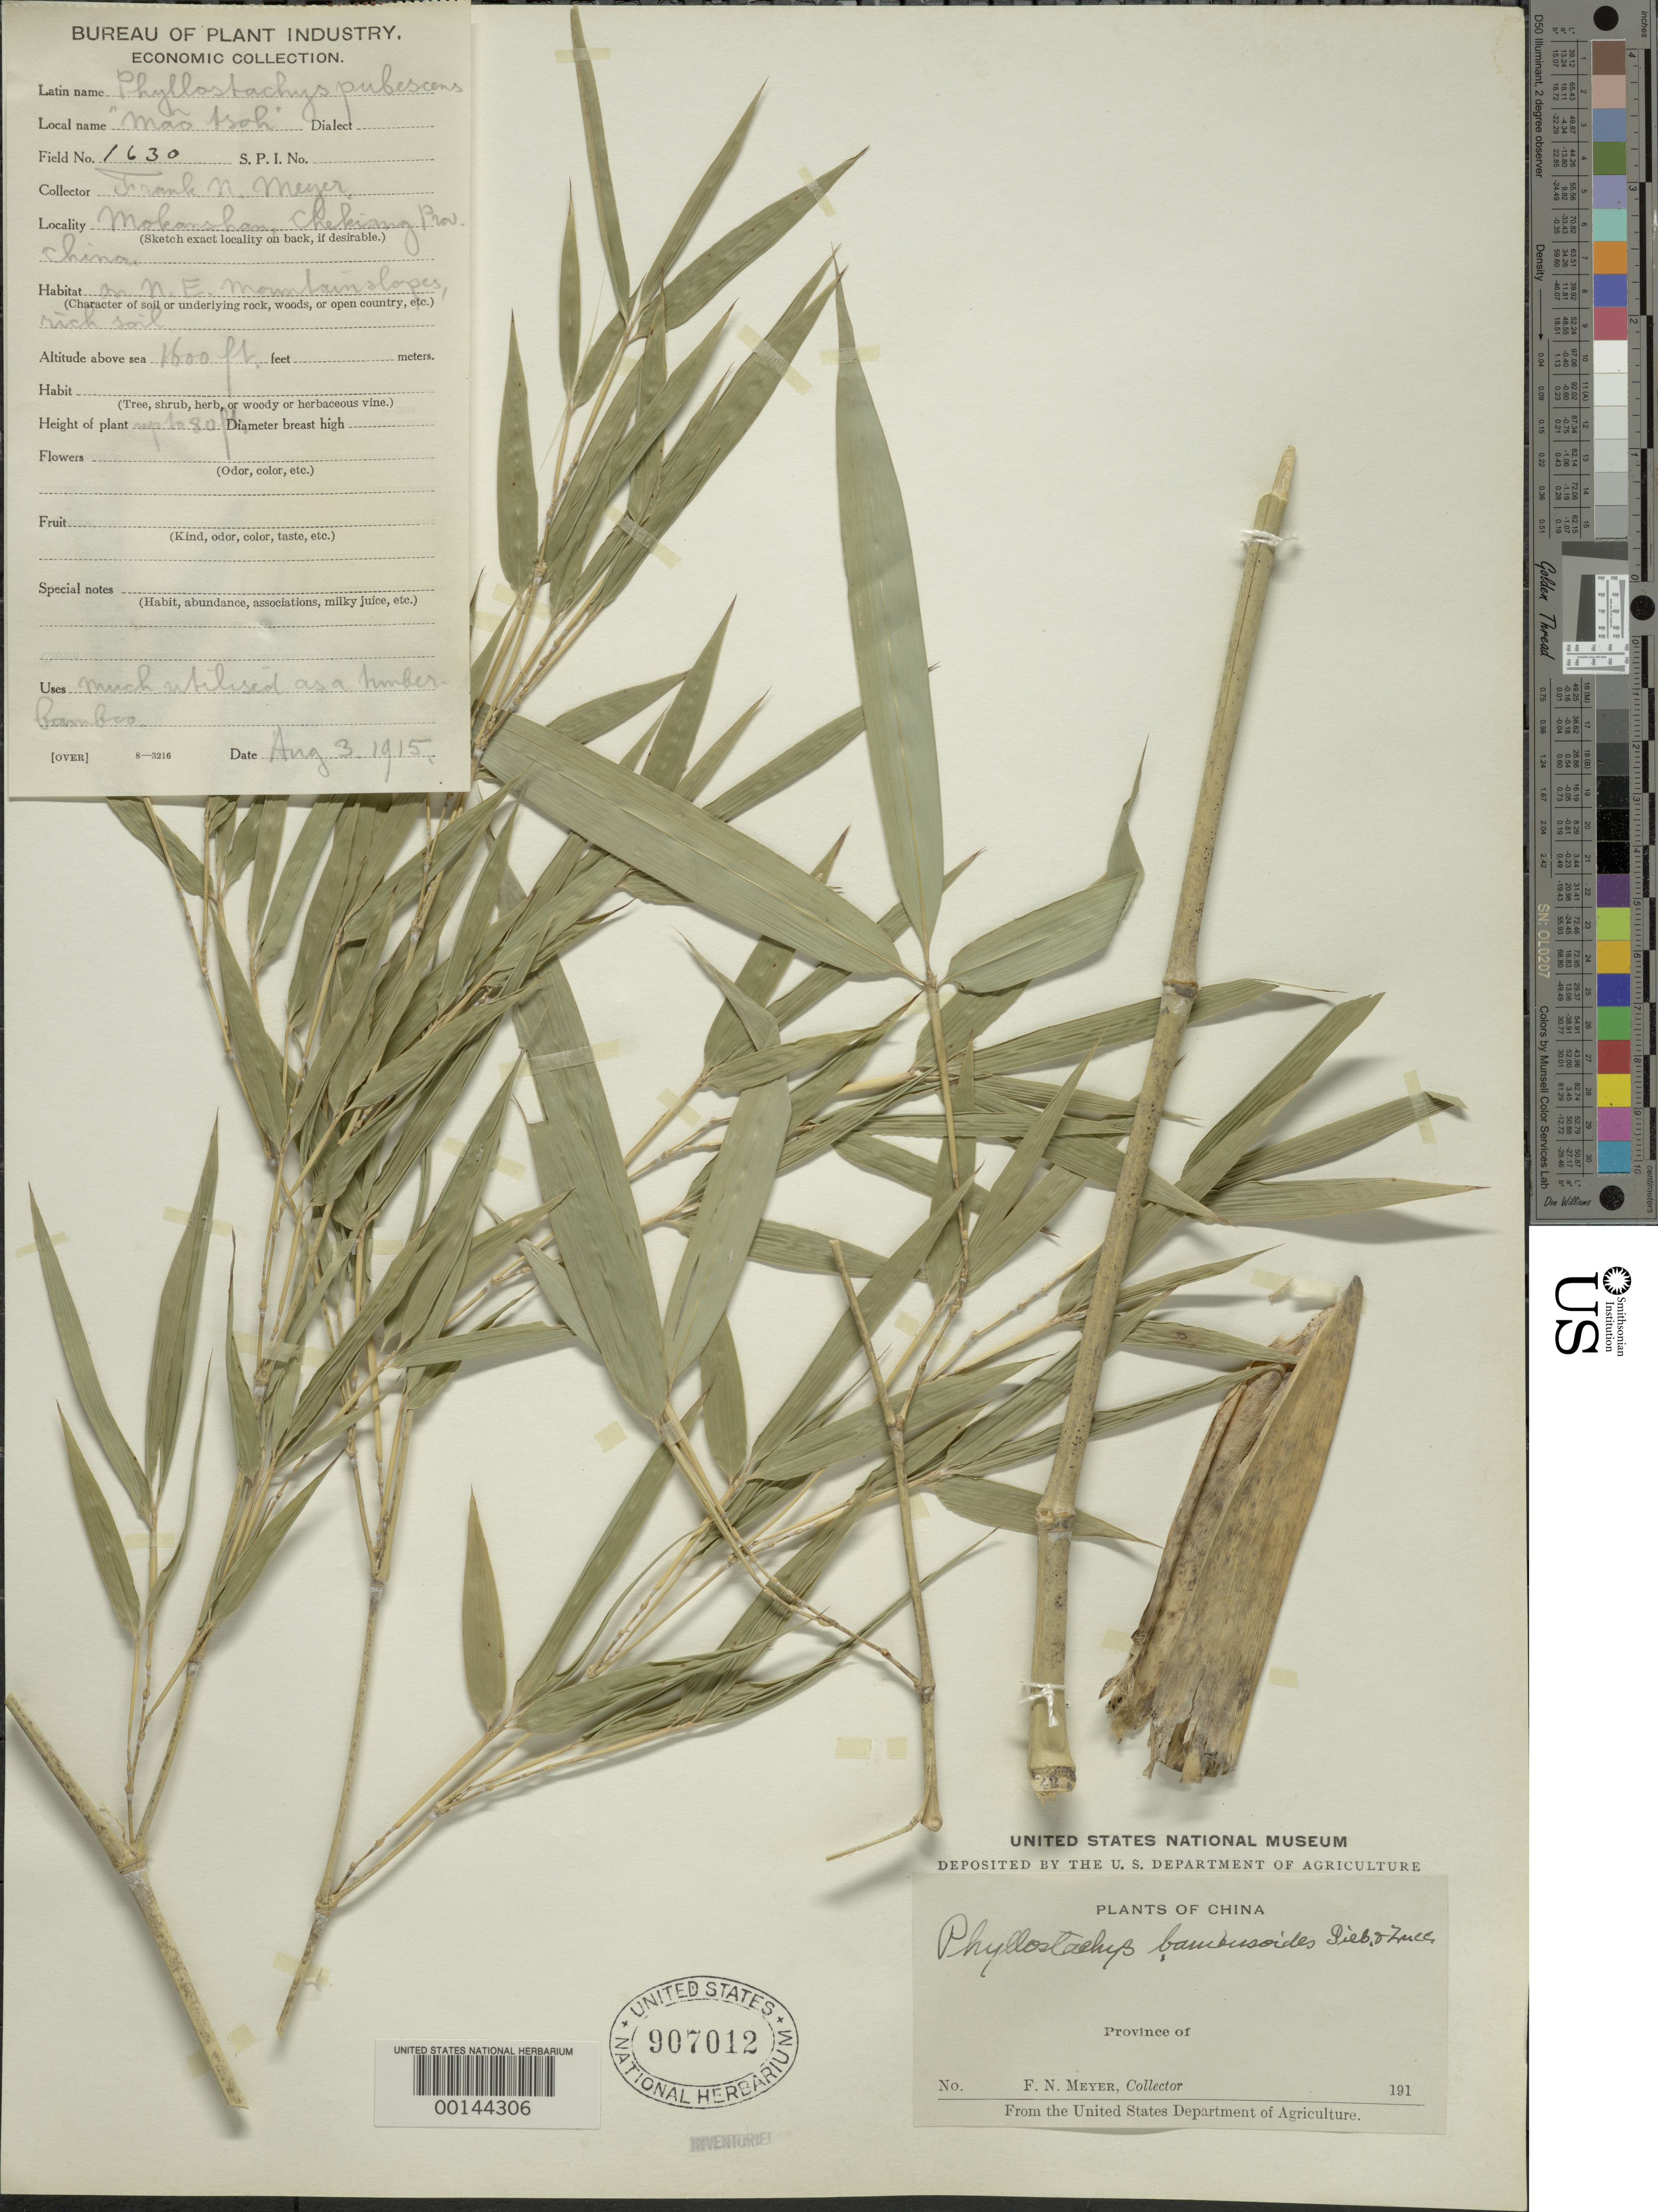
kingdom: Plantae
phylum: Tracheophyta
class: Liliopsida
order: Poales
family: Poaceae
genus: Phyllostachys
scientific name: Phyllostachys sp.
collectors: F. N. Meyer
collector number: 1630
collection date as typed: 03 Aug 1915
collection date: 1915-08-03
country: China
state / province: Zhejiang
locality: Mokeanshan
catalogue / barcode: US 907012